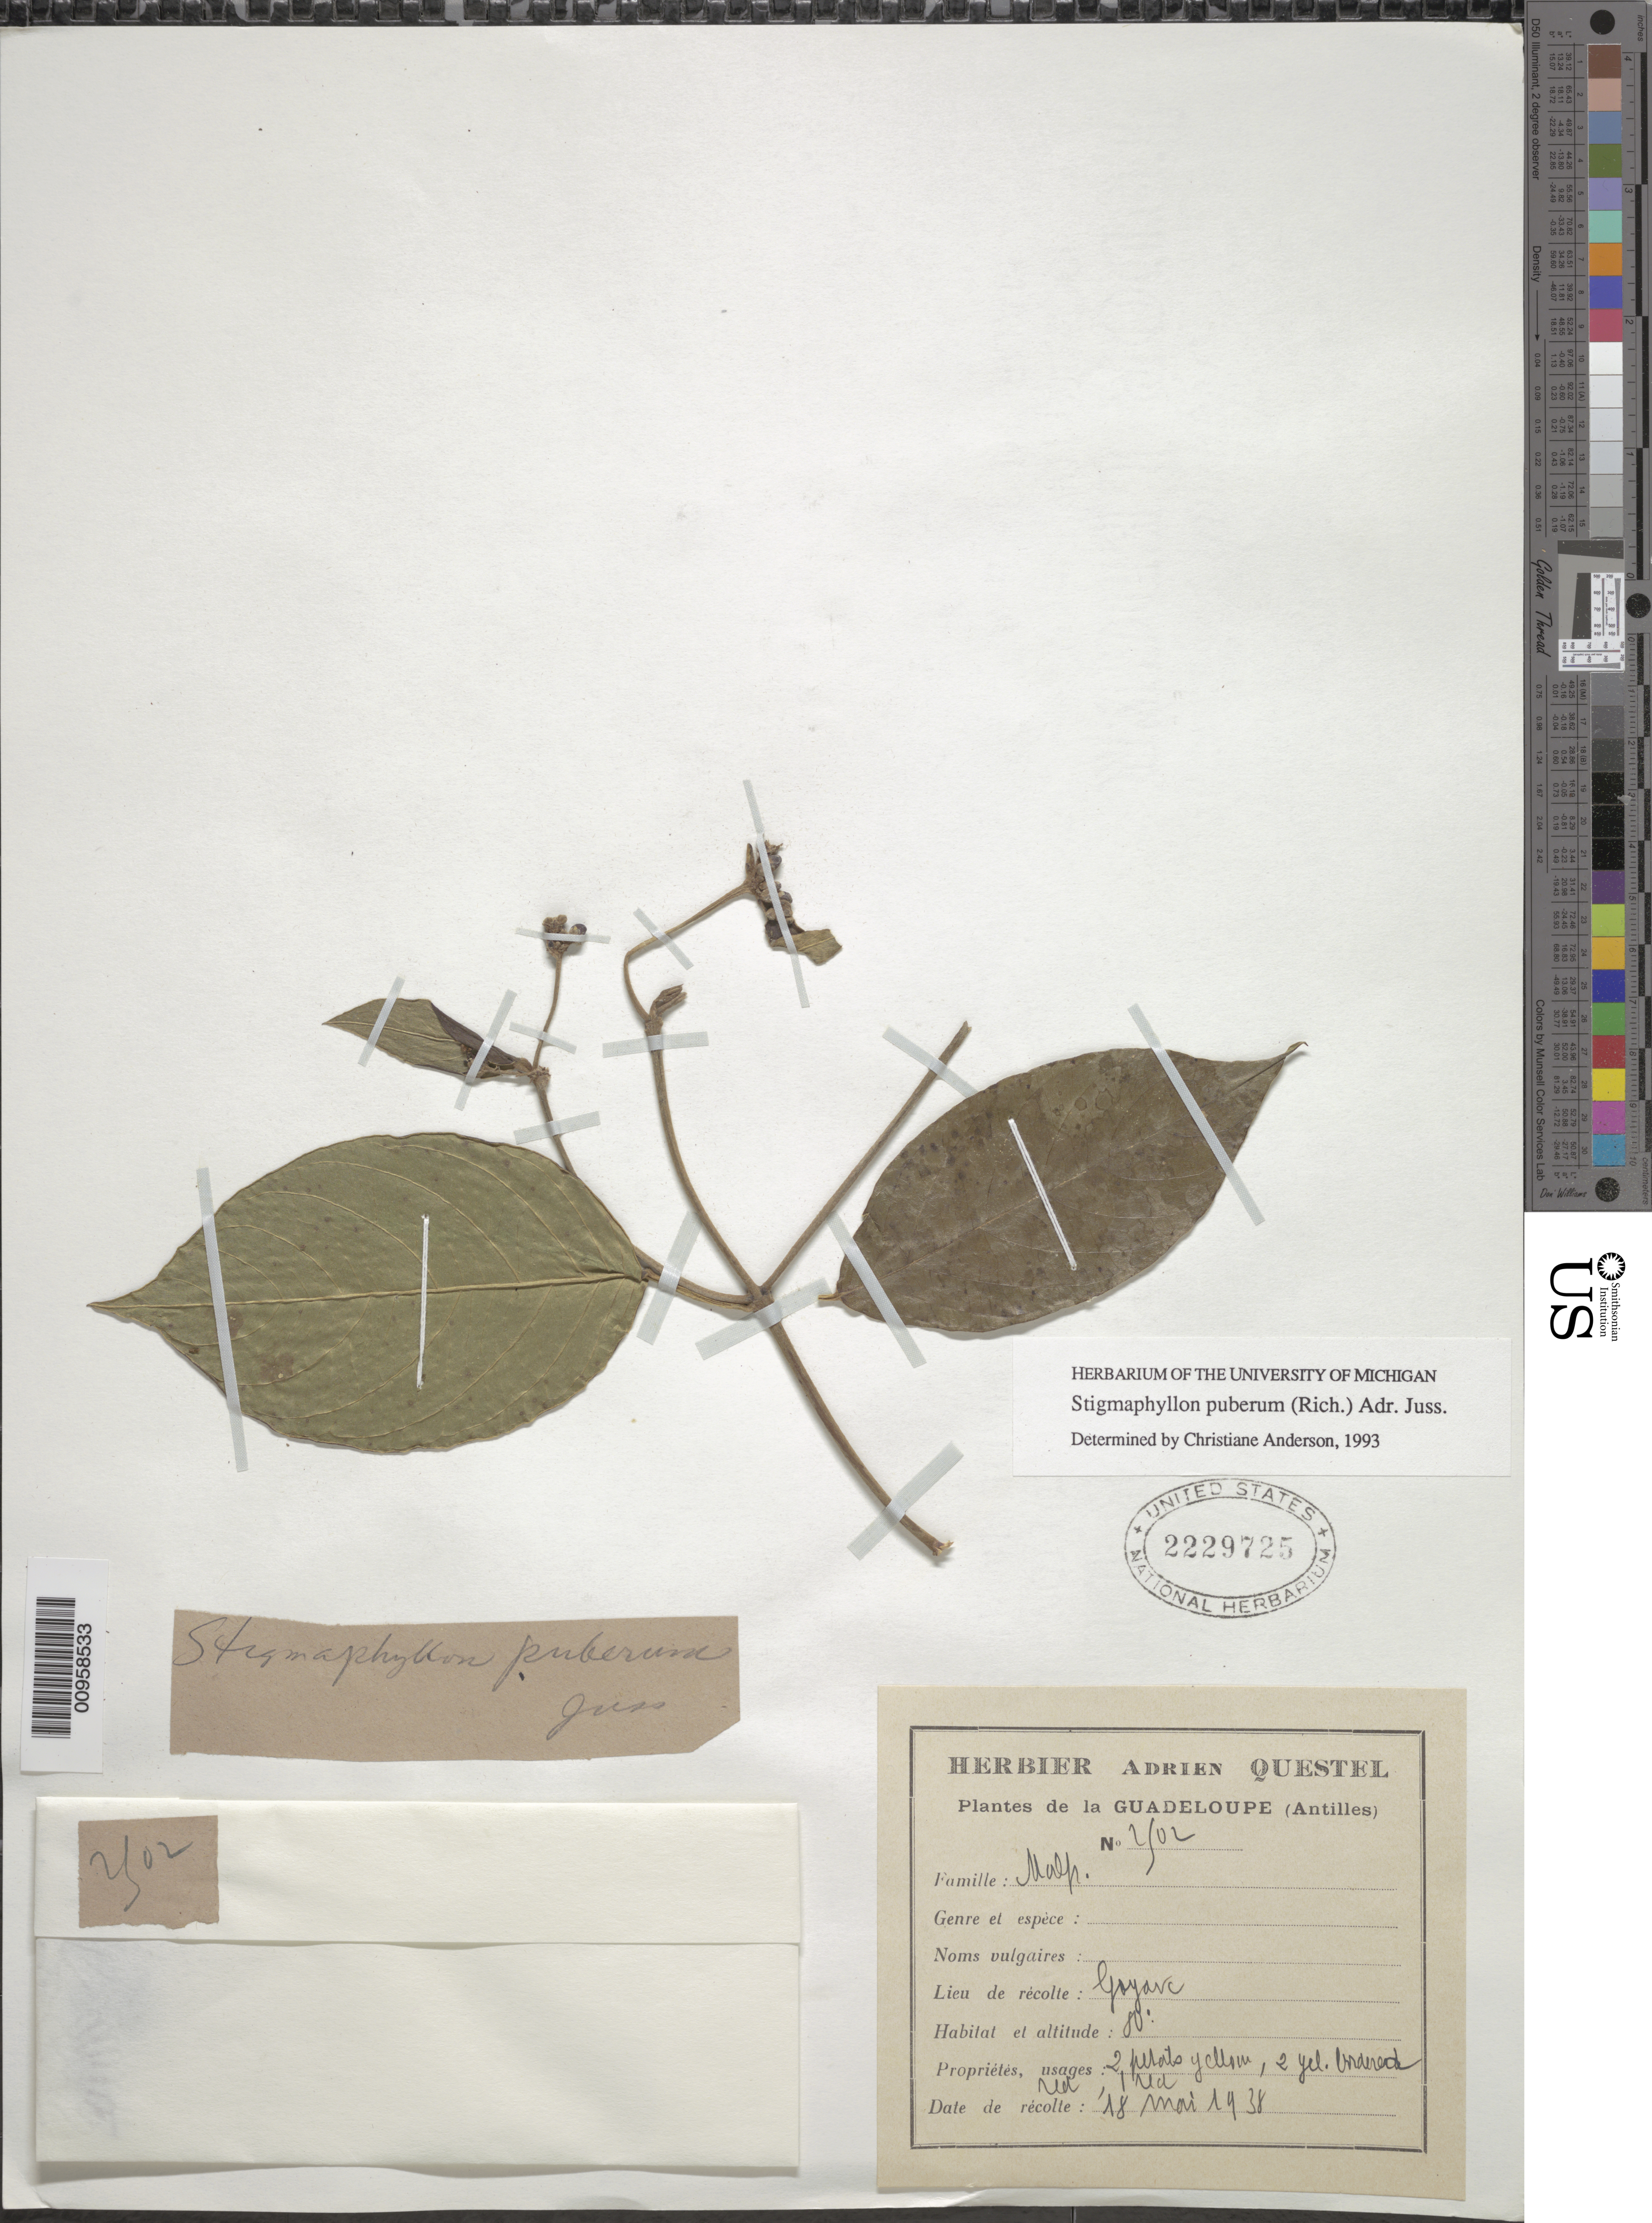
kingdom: Plantae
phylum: Tracheophyta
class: Magnoliopsida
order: Malpighiales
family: Malpighiaceae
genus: Stigmaphyllon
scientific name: Stigmaphyllon puberum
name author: (Rich.) A. Juss.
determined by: Anderson, C.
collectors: A. Questel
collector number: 2502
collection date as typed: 18 May 1938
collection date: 1938-05-18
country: Guadeloupe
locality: Goyave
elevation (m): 80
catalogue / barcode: US 2229725